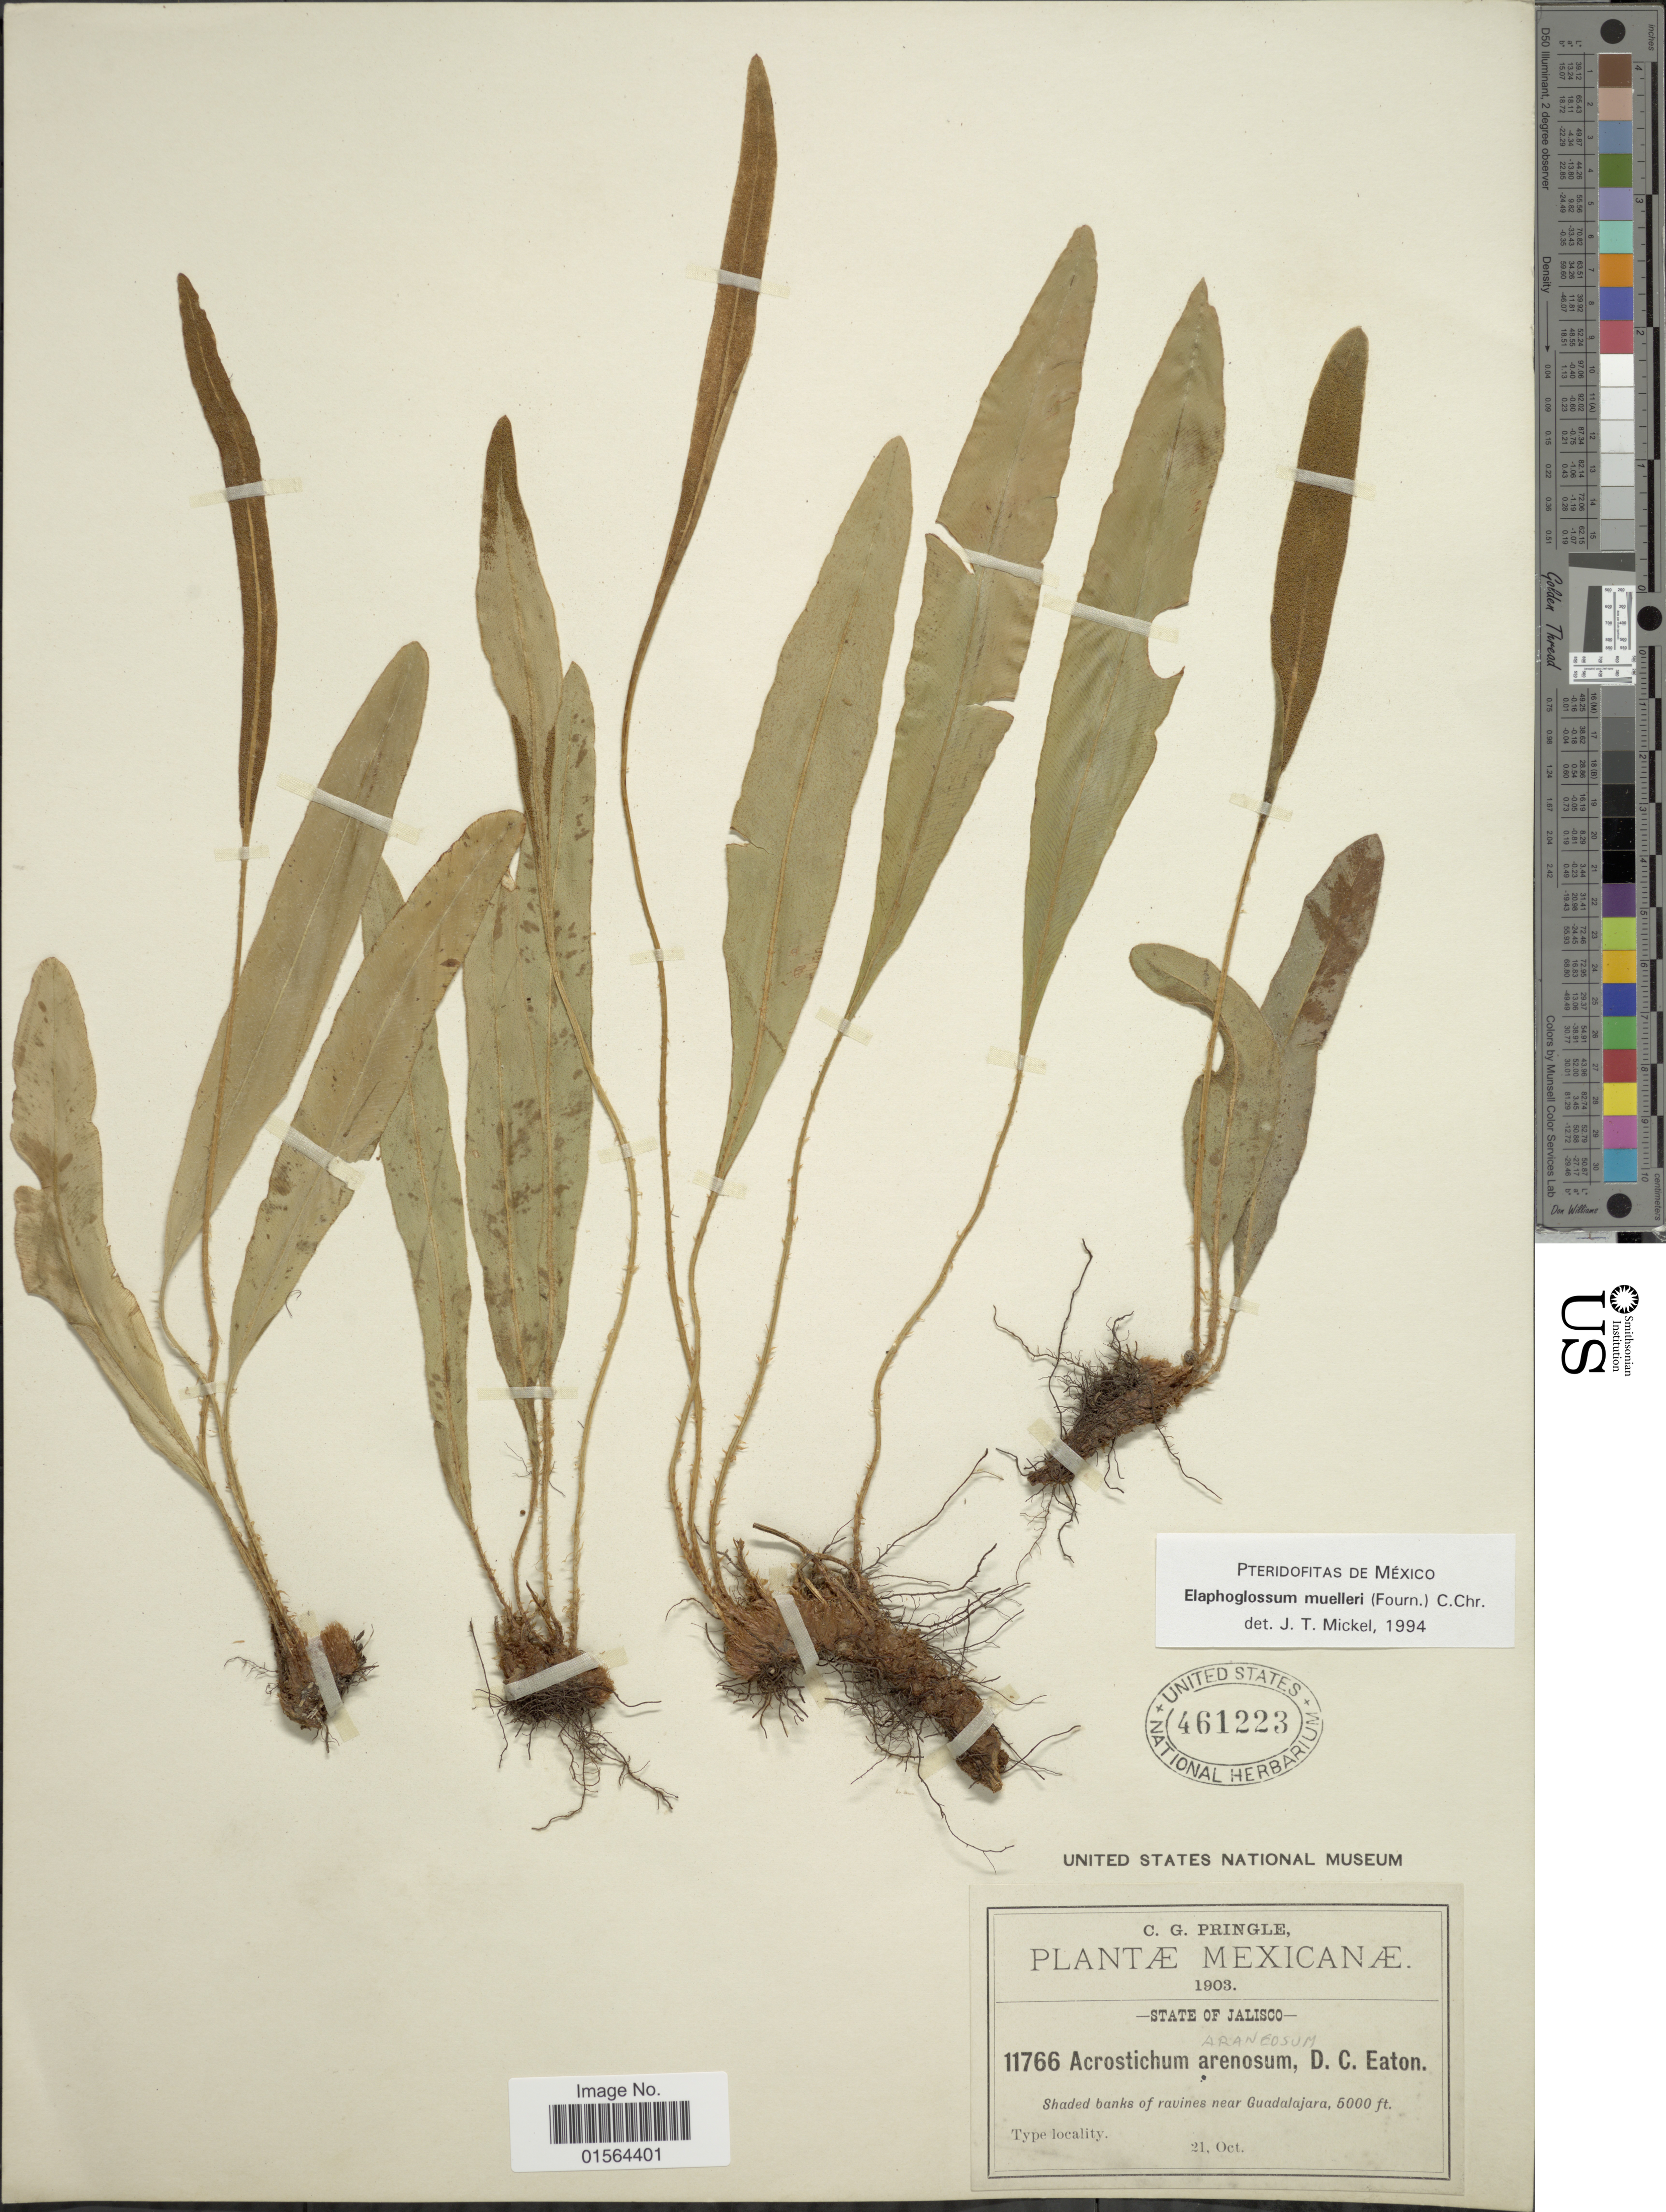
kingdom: Plantae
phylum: Tracheophyta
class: Polypodiopsida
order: Polypodiales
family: Dryopteridaceae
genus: Elaphoglossum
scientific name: Elaphoglossum muelleri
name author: (E. Fourn.) C. Chr.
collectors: C. G. Pringle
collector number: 11766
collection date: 1903-10-21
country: Mexico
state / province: Jalisco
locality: Mexicanae, State of Jalisco, near Guadalajara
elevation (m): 1524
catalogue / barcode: US 461223